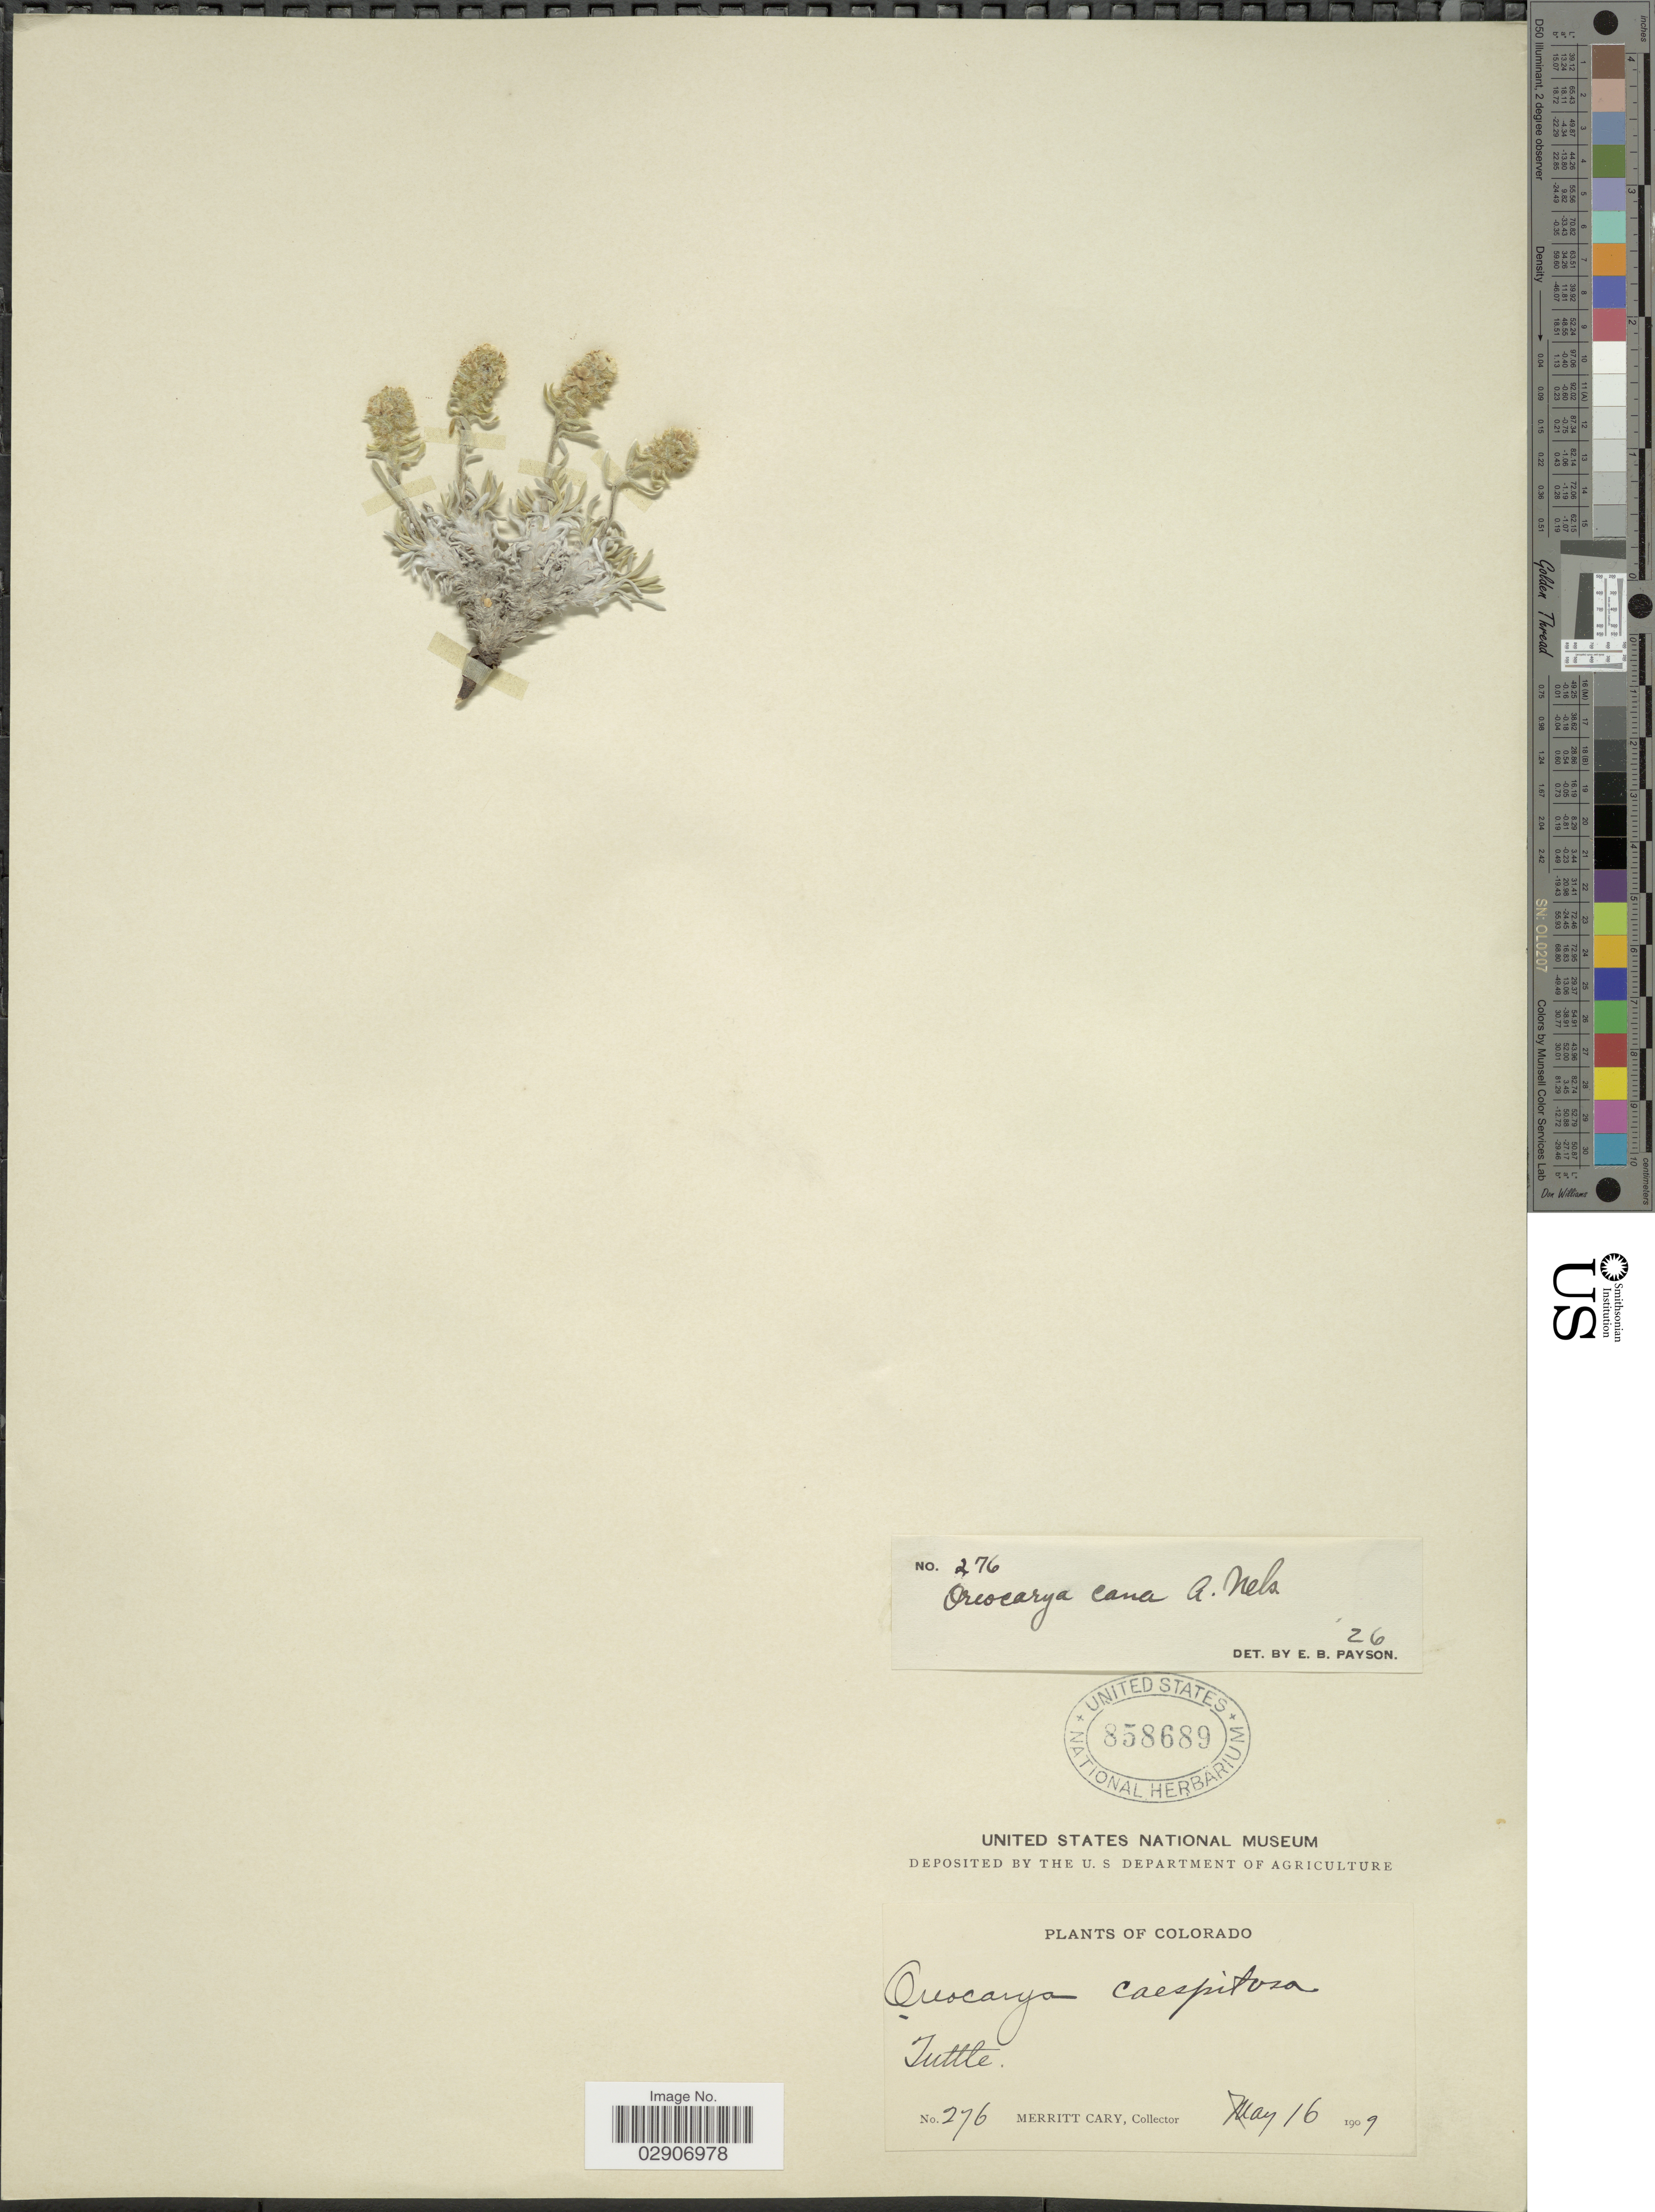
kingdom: Plantae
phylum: Tracheophyta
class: Magnoliopsida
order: Boraginales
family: Boraginaceae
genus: Cryptantha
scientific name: Cryptantha cana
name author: (A. Nelson) Payson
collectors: C. Merritt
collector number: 276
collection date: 1909-05-16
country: United States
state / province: Colorado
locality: Tuttle.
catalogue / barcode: US 858689